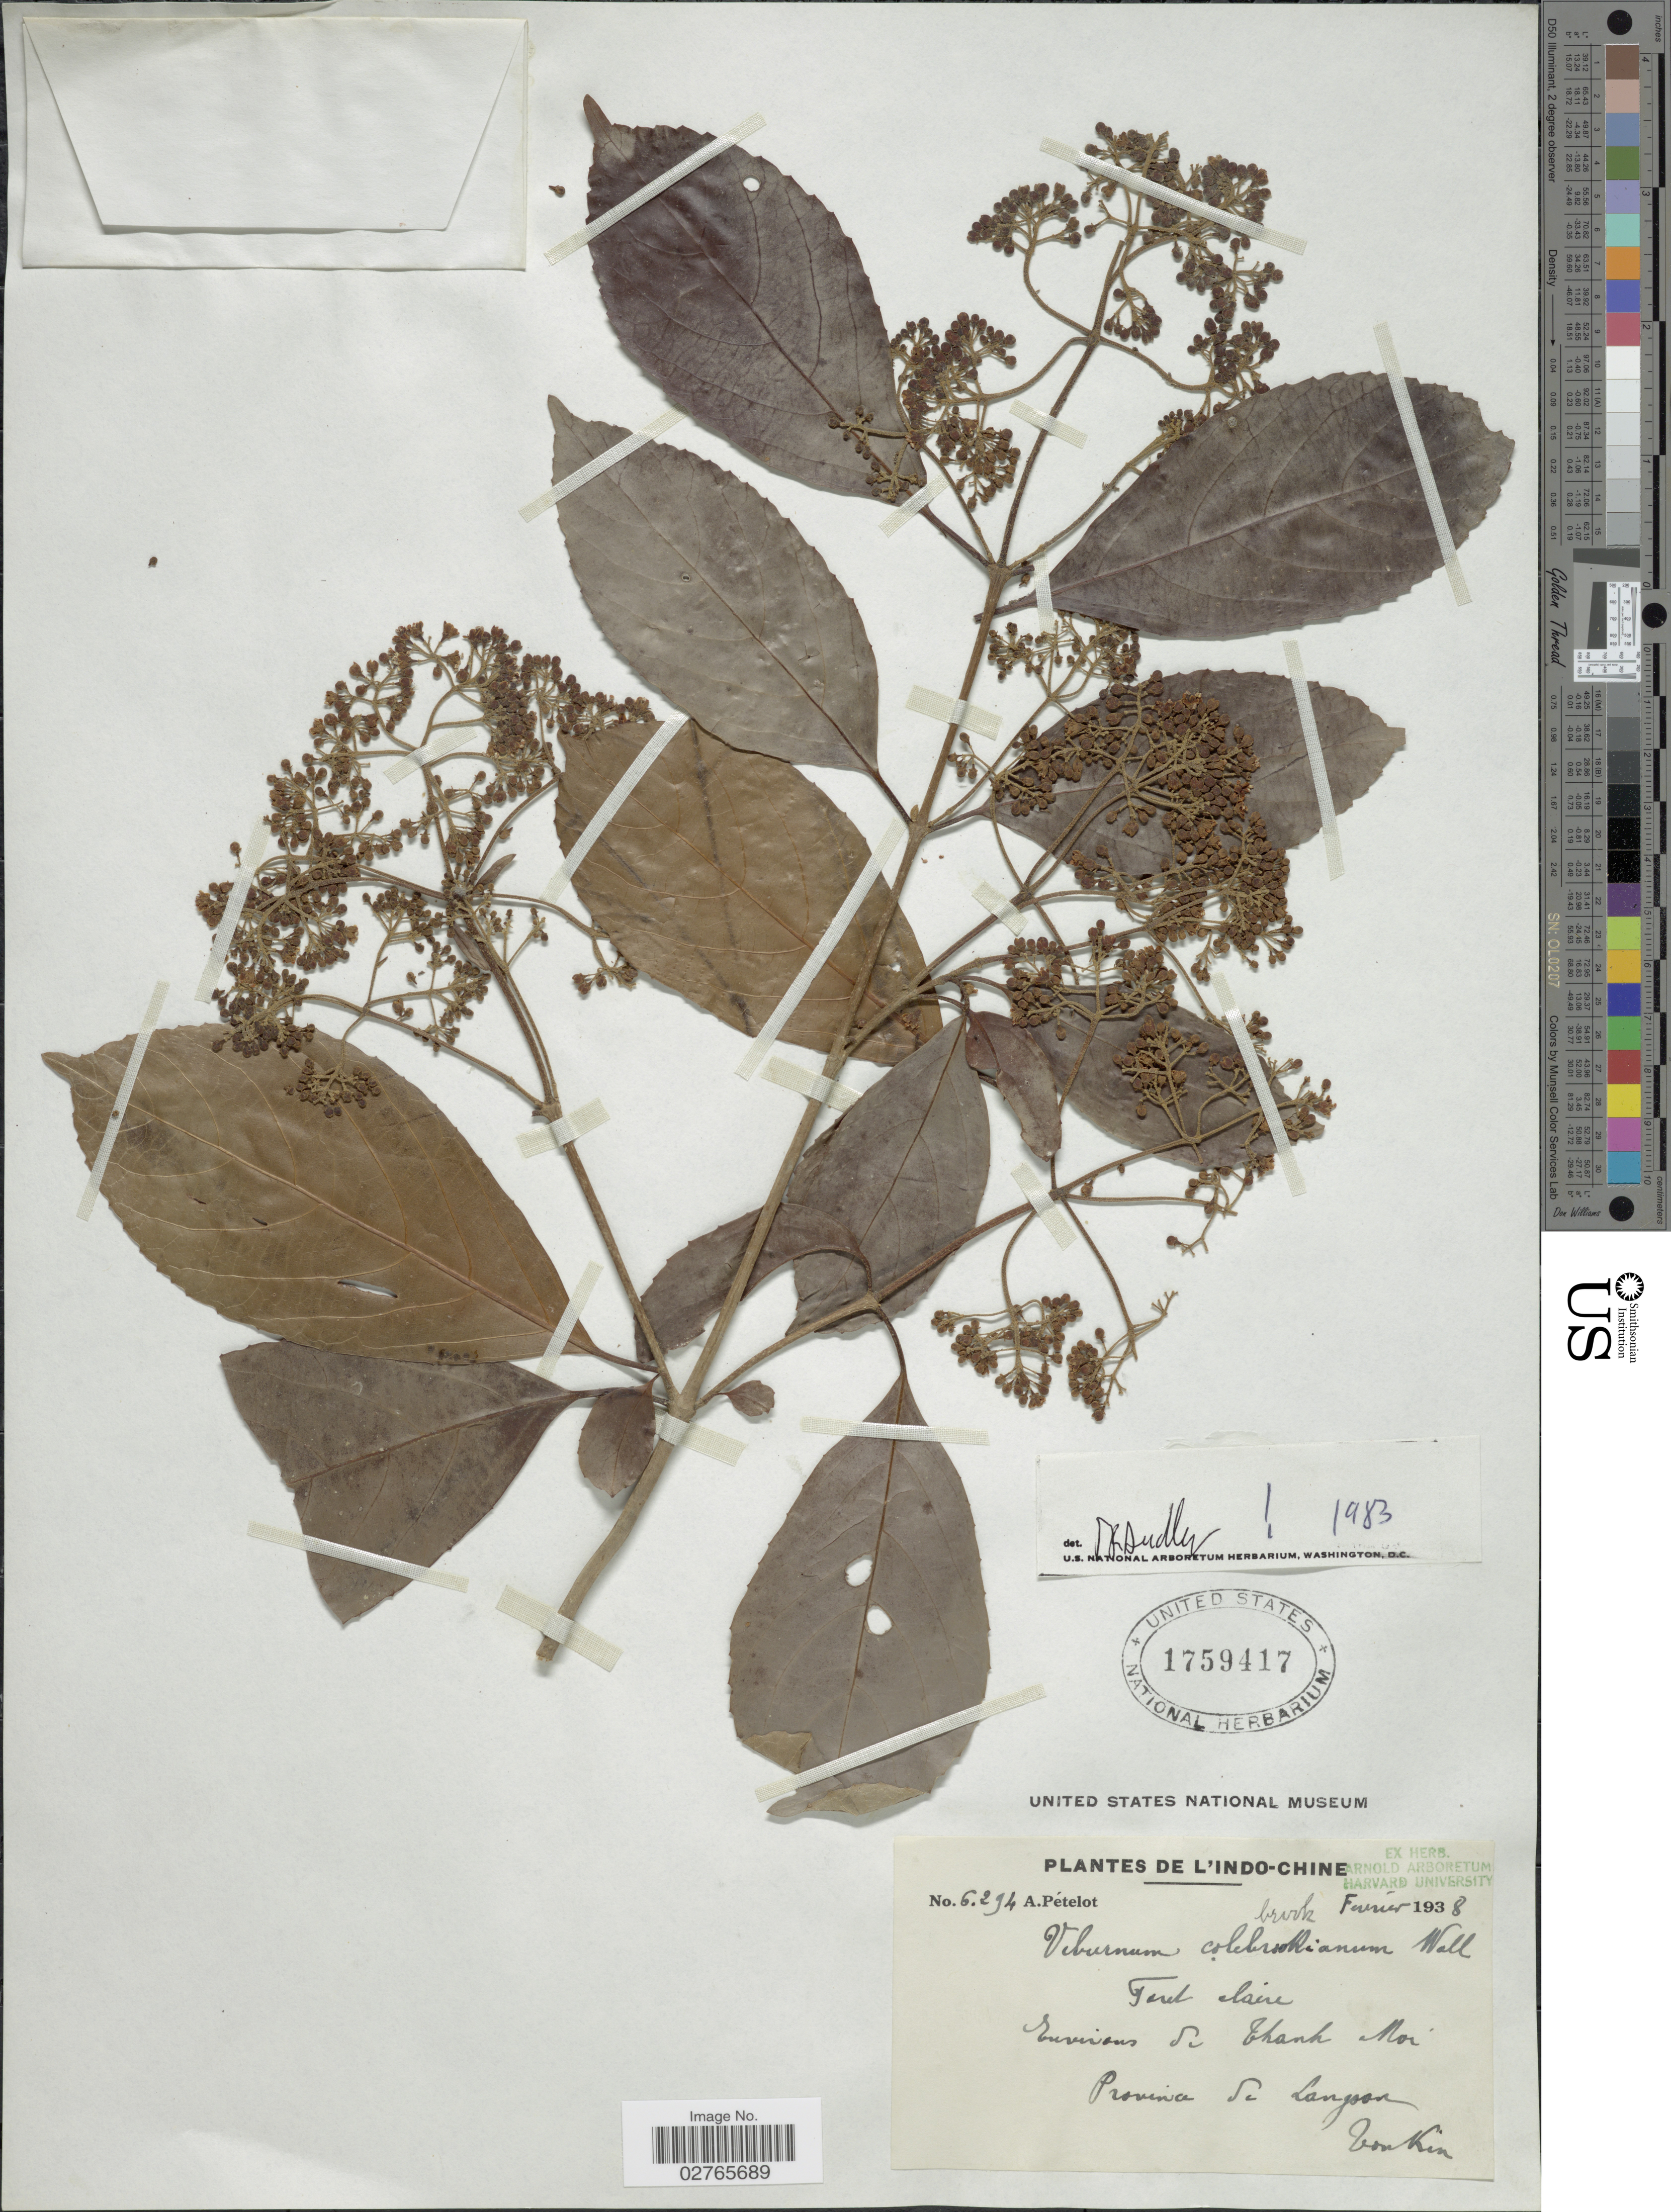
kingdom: Plantae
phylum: Tracheophyta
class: Magnoliopsida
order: Dipsacales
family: Viburnaceae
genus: Viburnum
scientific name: Viburnum colebrookeanum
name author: Wall. ex DC.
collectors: A. Petelot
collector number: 6294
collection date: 1938-02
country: Vietnam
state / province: Lang Son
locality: Indo-Chine. Environs de Thanh Noi, Province de Langson, Ton Kin.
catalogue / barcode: US 17595417